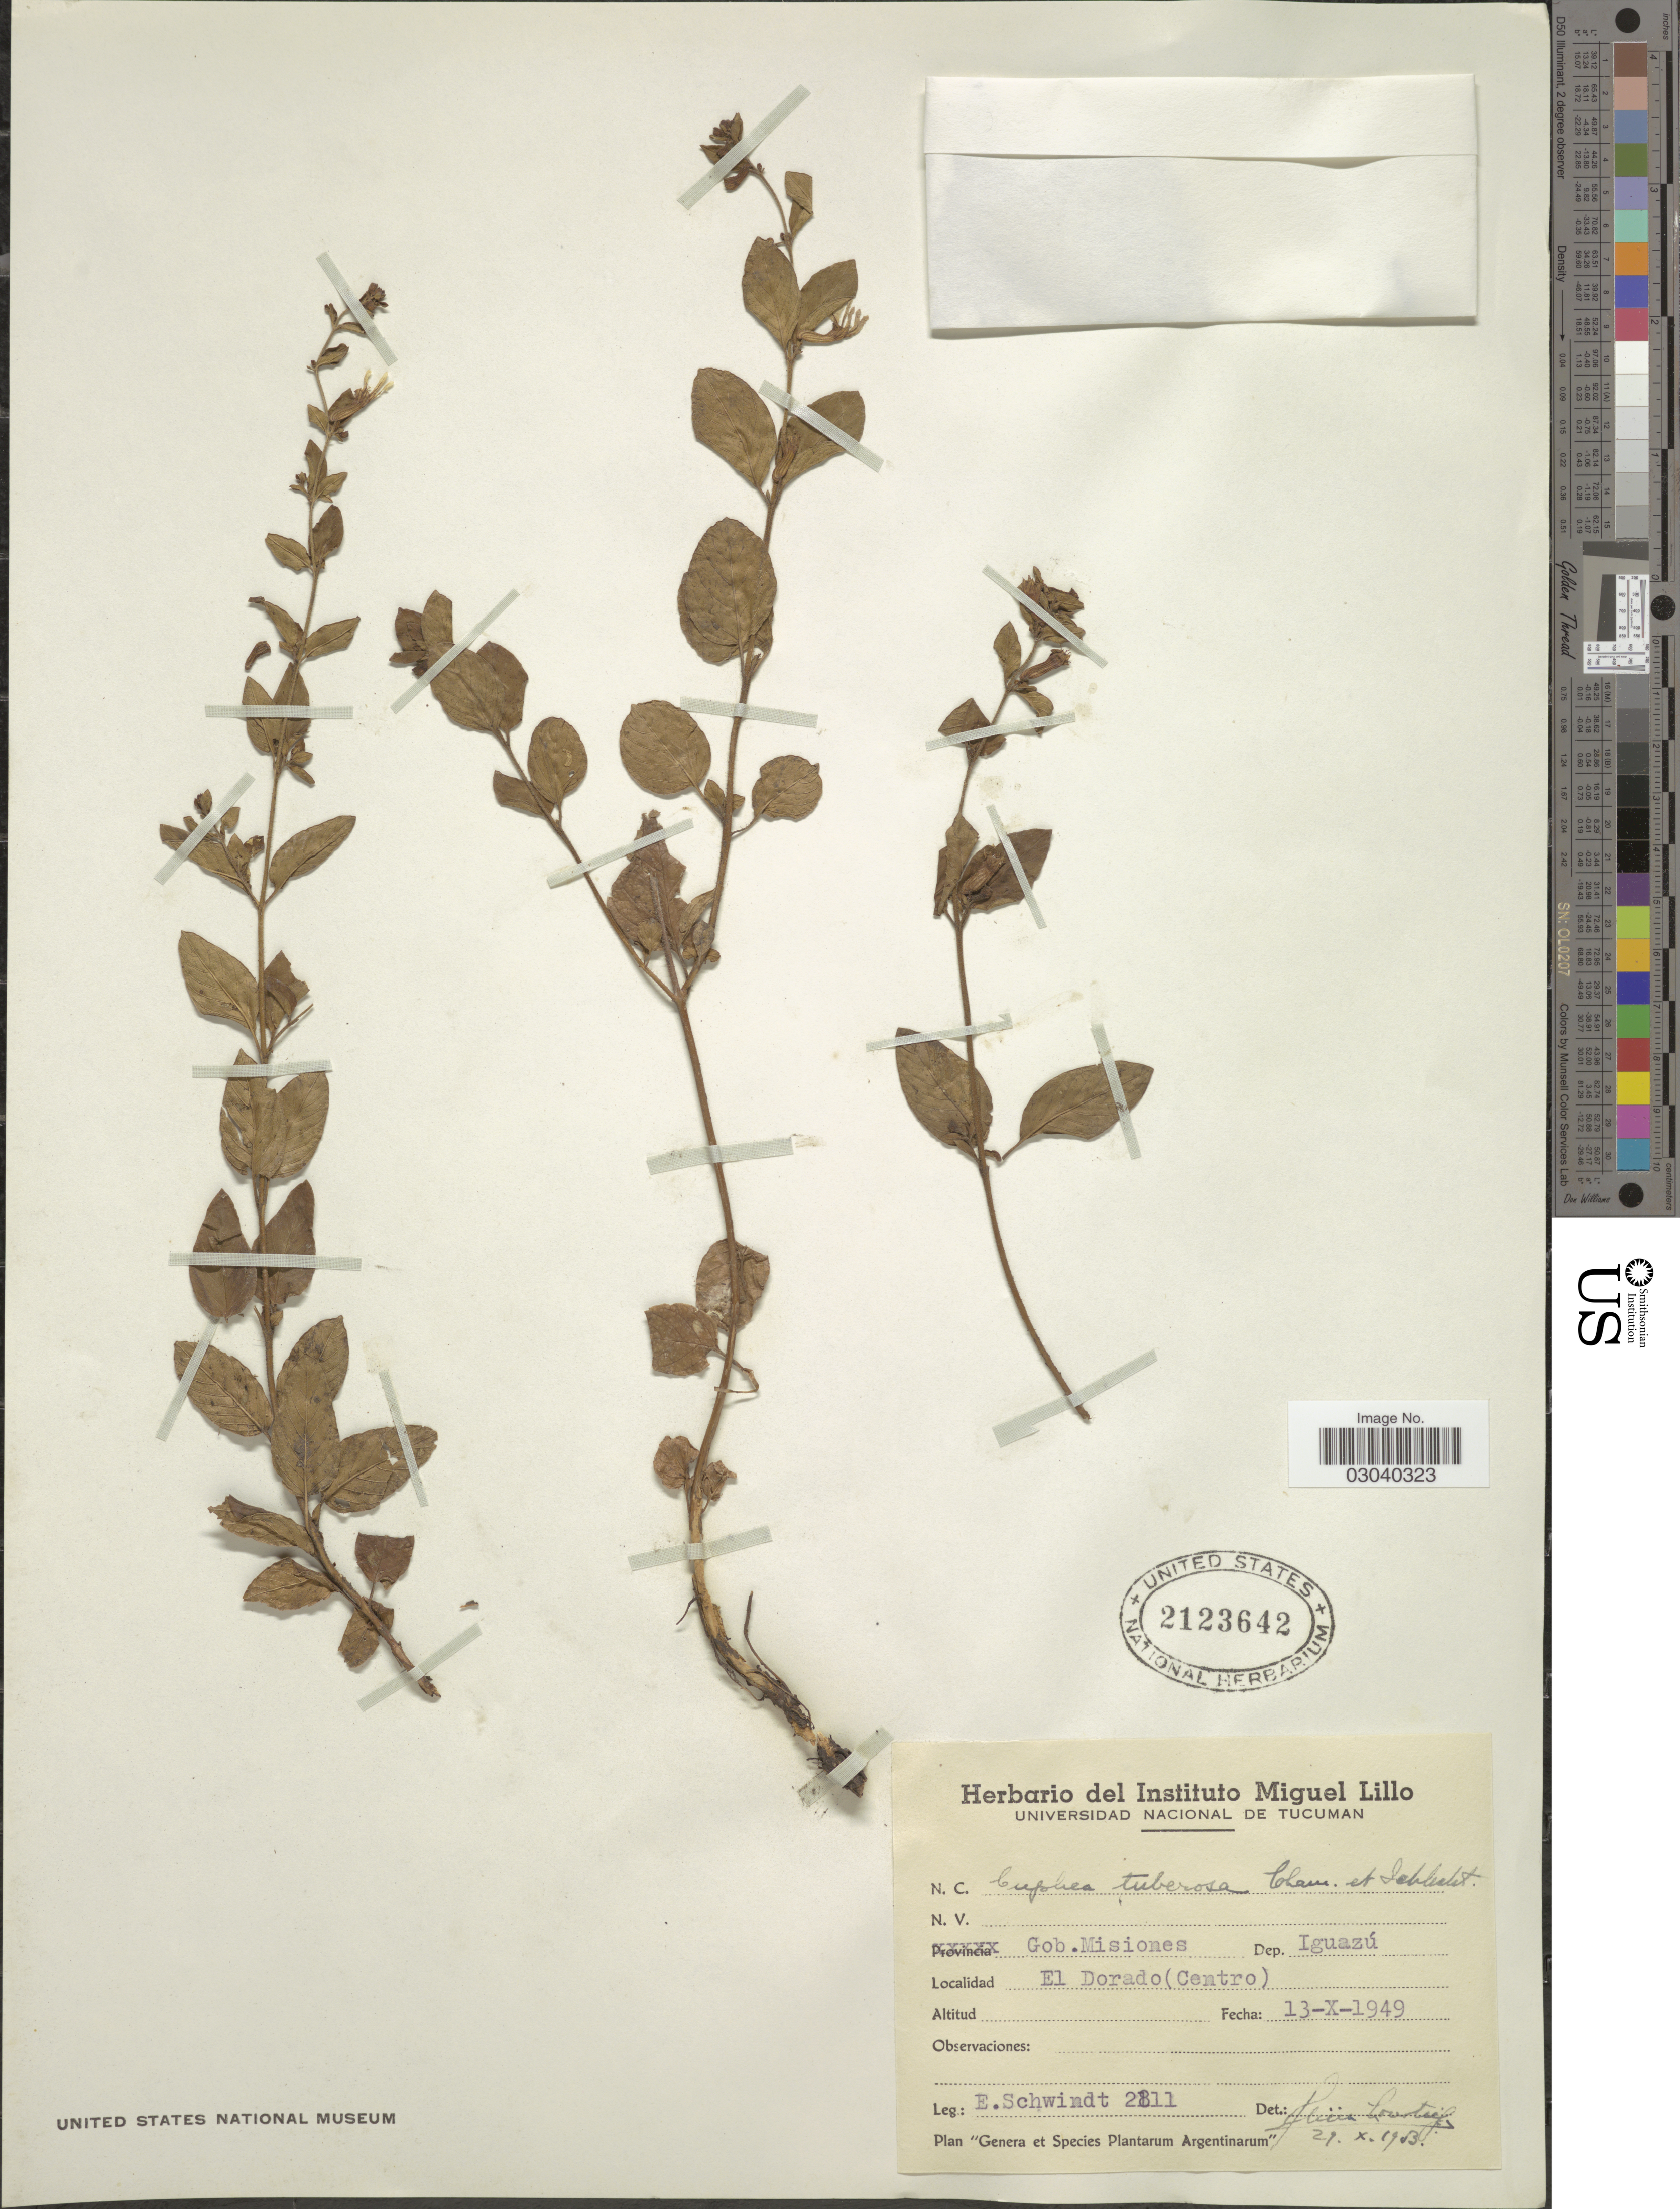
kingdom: Plantae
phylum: Tracheophyta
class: Magnoliopsida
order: Myrtales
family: Lythraceae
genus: Cuphea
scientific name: Cuphea tuberosa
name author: Cham. & Schltdl.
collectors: E. Schwindt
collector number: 2811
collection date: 1949-10-13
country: Argentina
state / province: Misiones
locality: Gob. Misiones. Dep. Iguazú. El Dorado (Centro).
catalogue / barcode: US 2123642